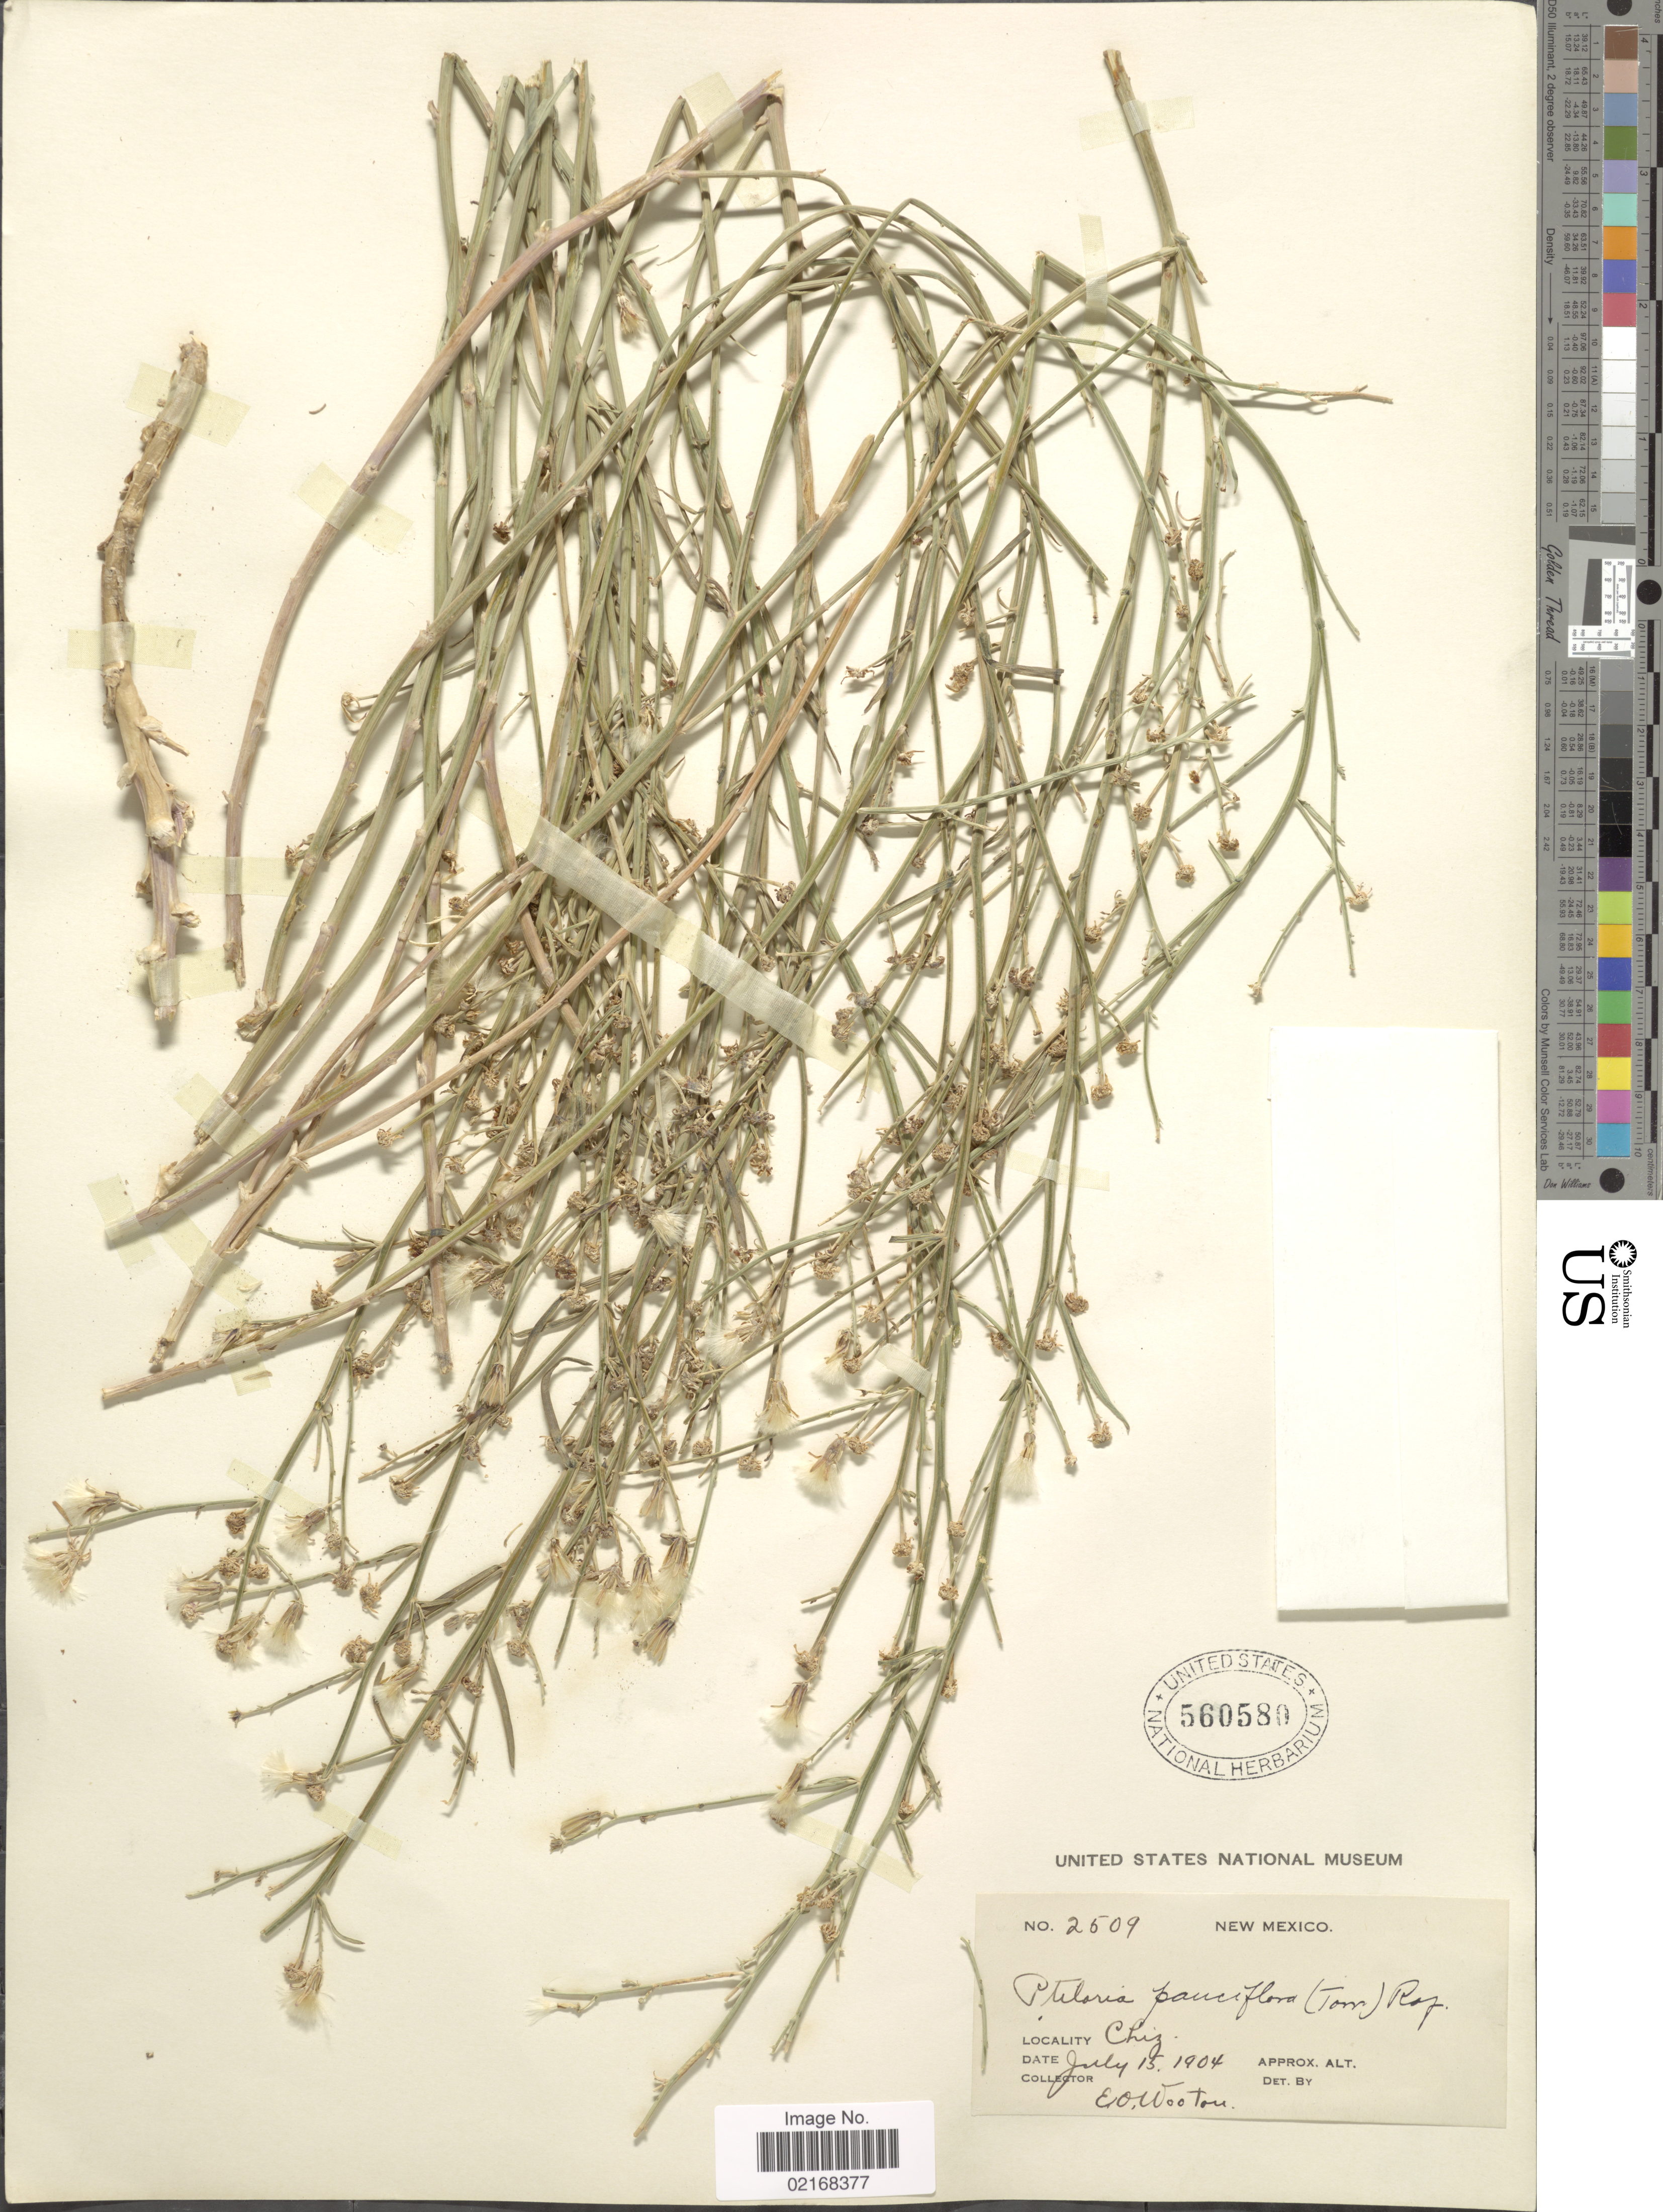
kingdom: Plantae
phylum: Tracheophyta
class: Magnoliopsida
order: Asterales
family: Asteraceae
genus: Stephanomeria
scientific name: Stephanomeria pauciflora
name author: (Torr.) A. Nelson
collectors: E. O. Wooton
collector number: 2509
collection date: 1904-07-15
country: United States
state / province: New Mexico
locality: Chiz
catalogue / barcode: US 560580